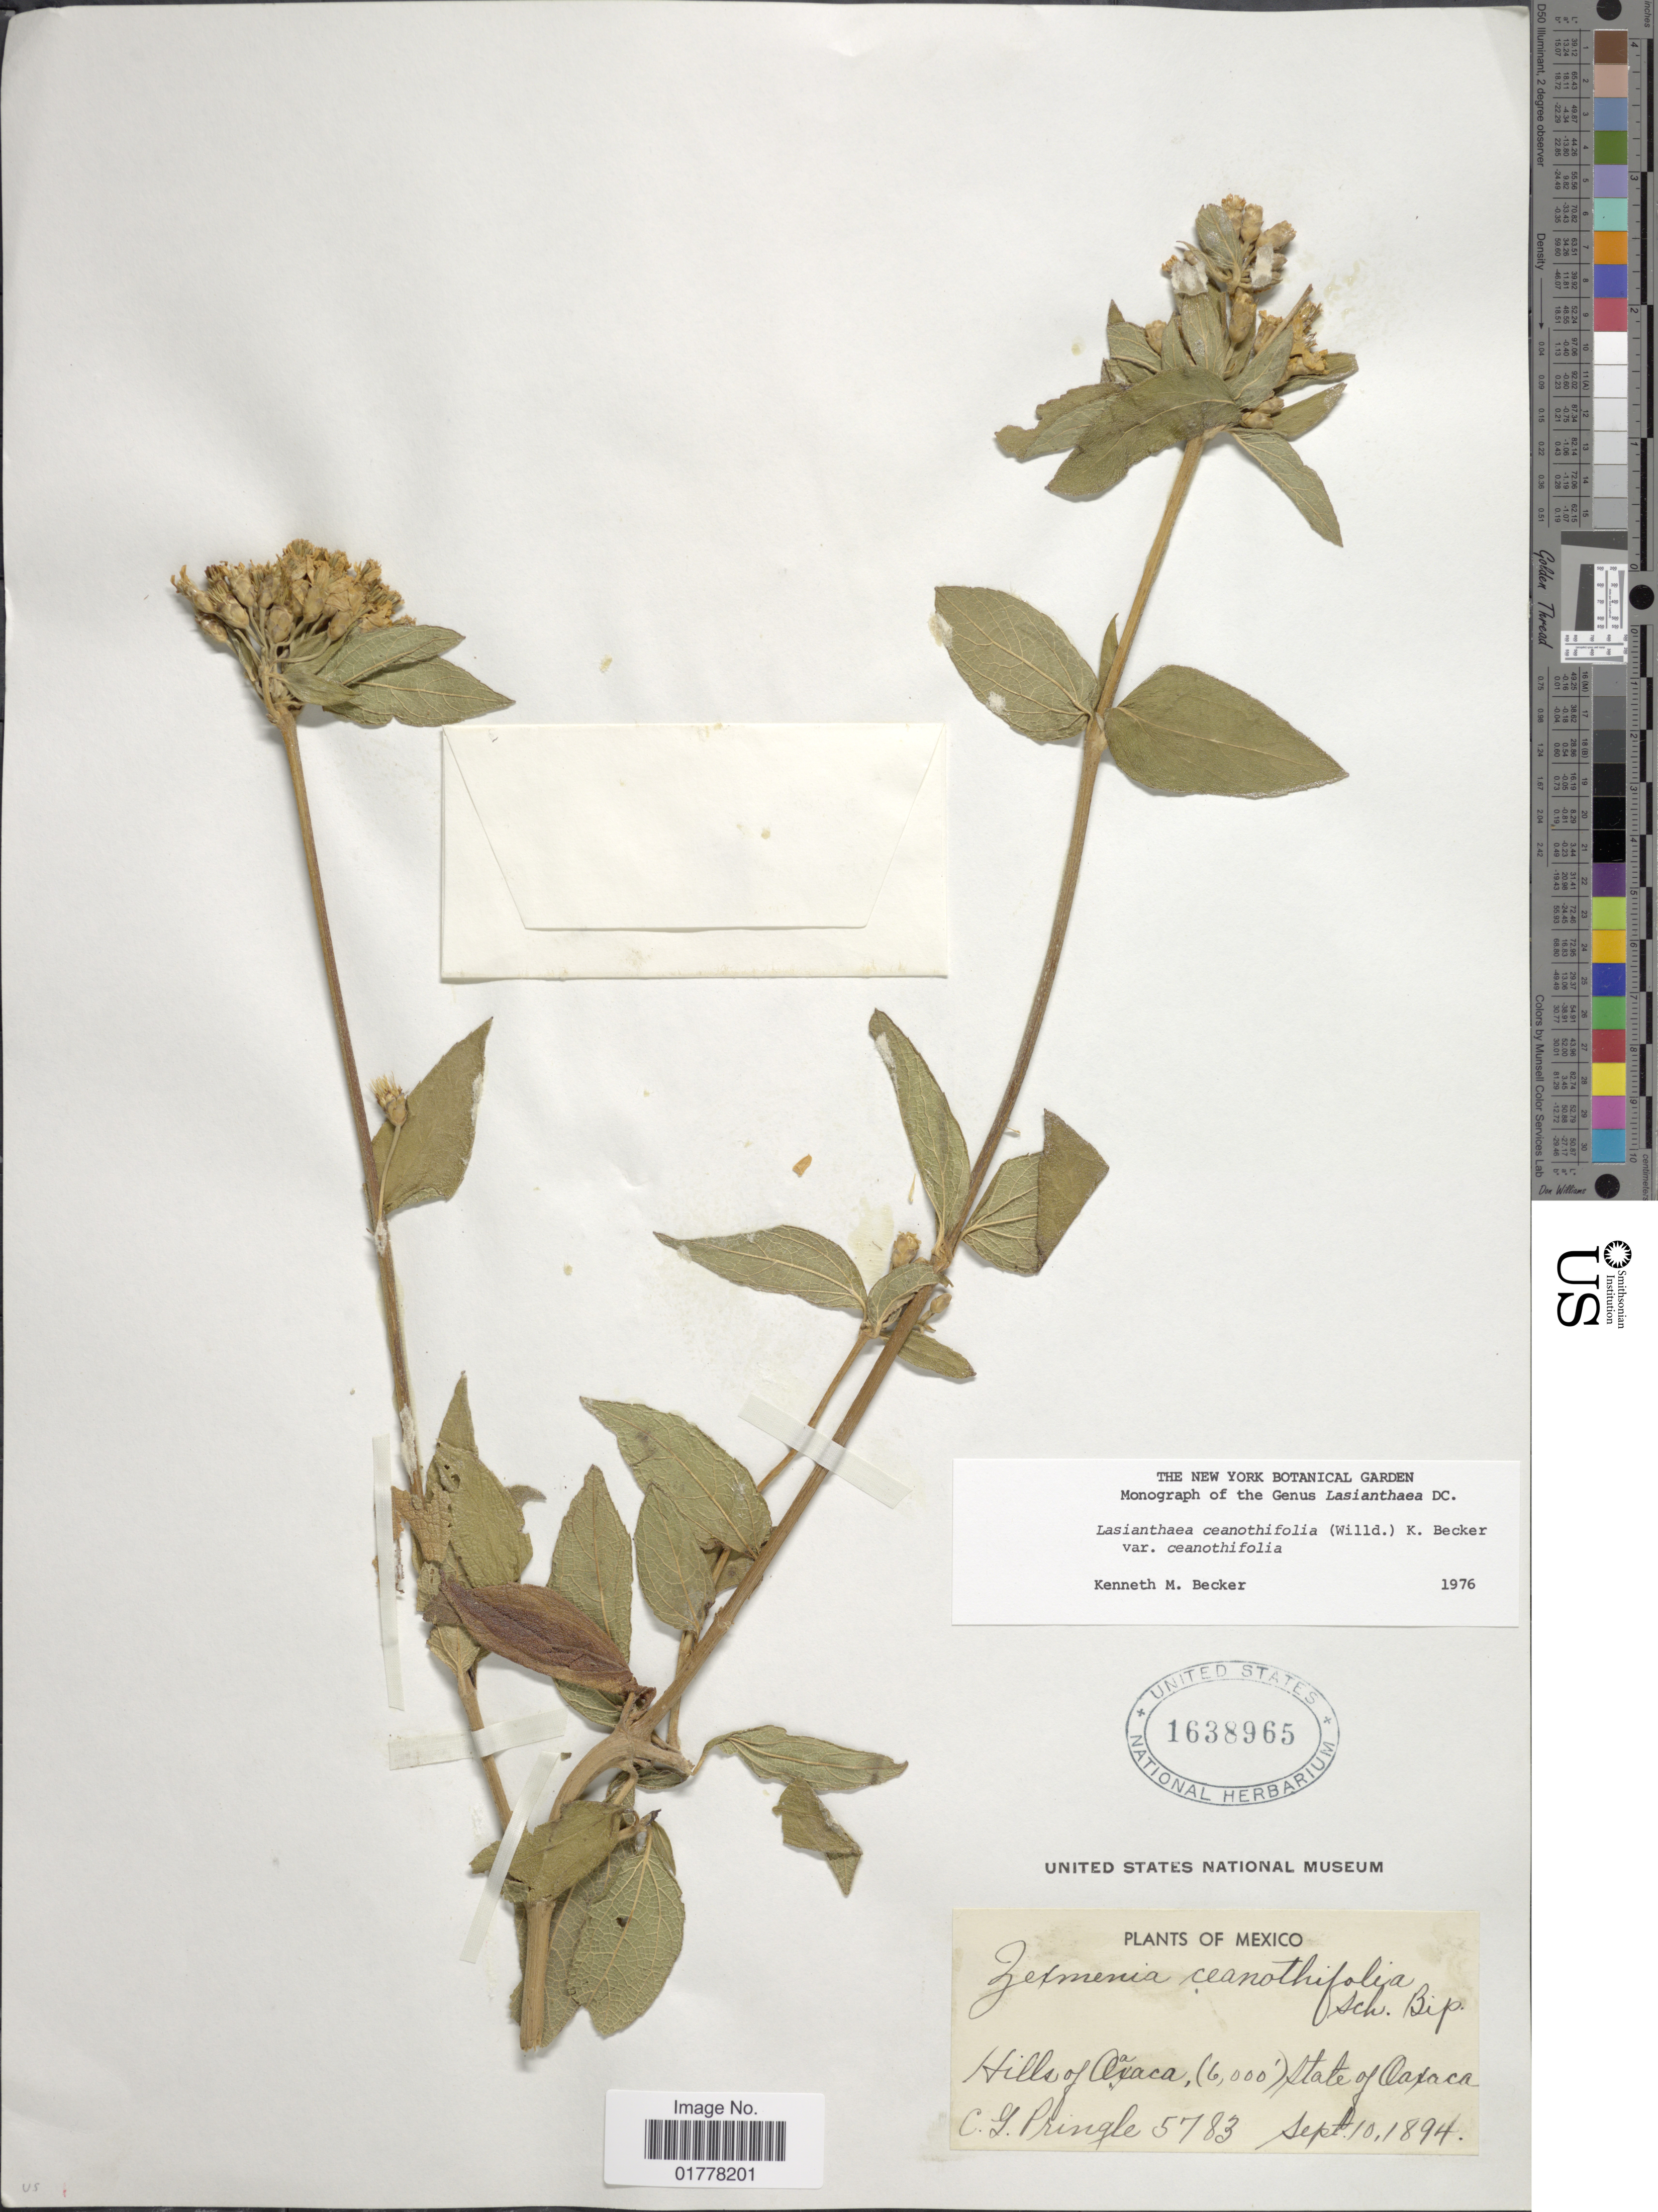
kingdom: Plantae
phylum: Tracheophyta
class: Magnoliopsida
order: Asterales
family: Asteraceae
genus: Lasianthaea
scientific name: Lasianthaea ceanothifolia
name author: (Willd.) K.M. Becker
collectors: C. G. Pringle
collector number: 5783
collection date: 1894-09-10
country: Mexico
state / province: Oaxaca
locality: Hills of Oaxaca, State of Oaxaca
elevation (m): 1829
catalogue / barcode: US 1638965